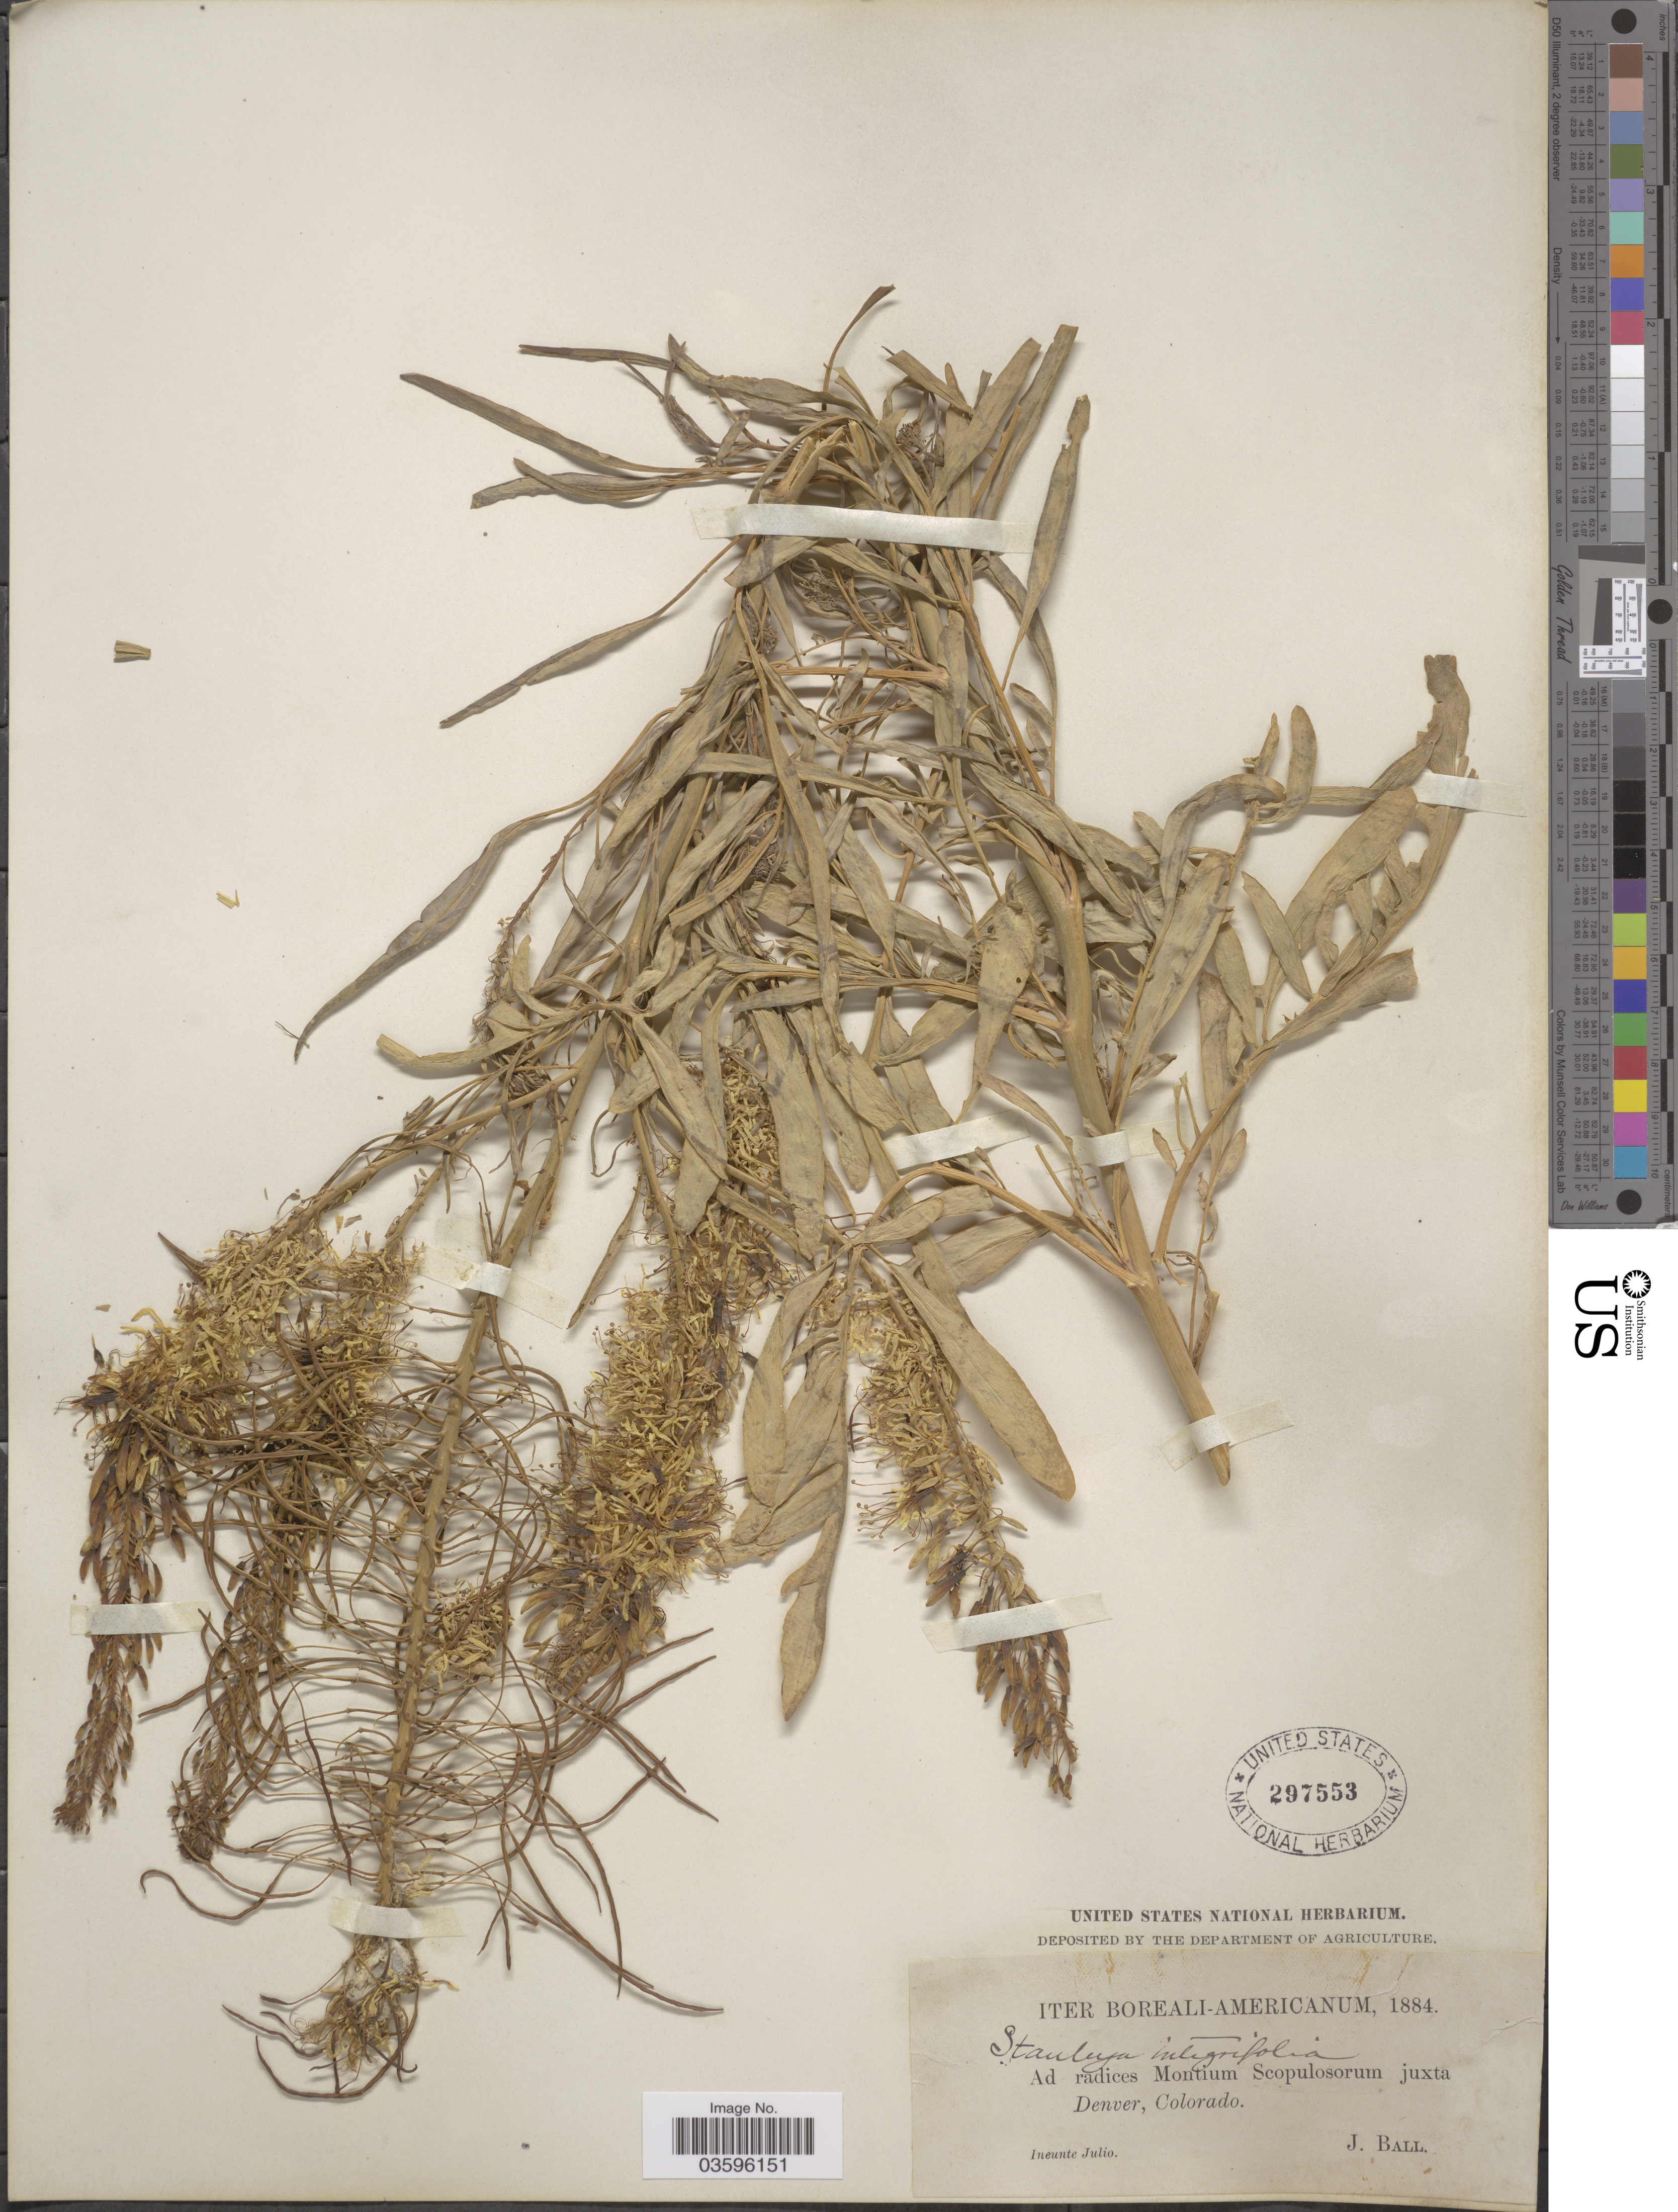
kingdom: Plantae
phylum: Tracheophyta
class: Magnoliopsida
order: Brassicales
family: Brassicaceae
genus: Stanleya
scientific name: Stanleya pinnata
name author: (Pursh) Britton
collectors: J. Ball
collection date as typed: Ineunte Julio 1884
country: United States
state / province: Colorado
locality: Denver.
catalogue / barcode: US 297553